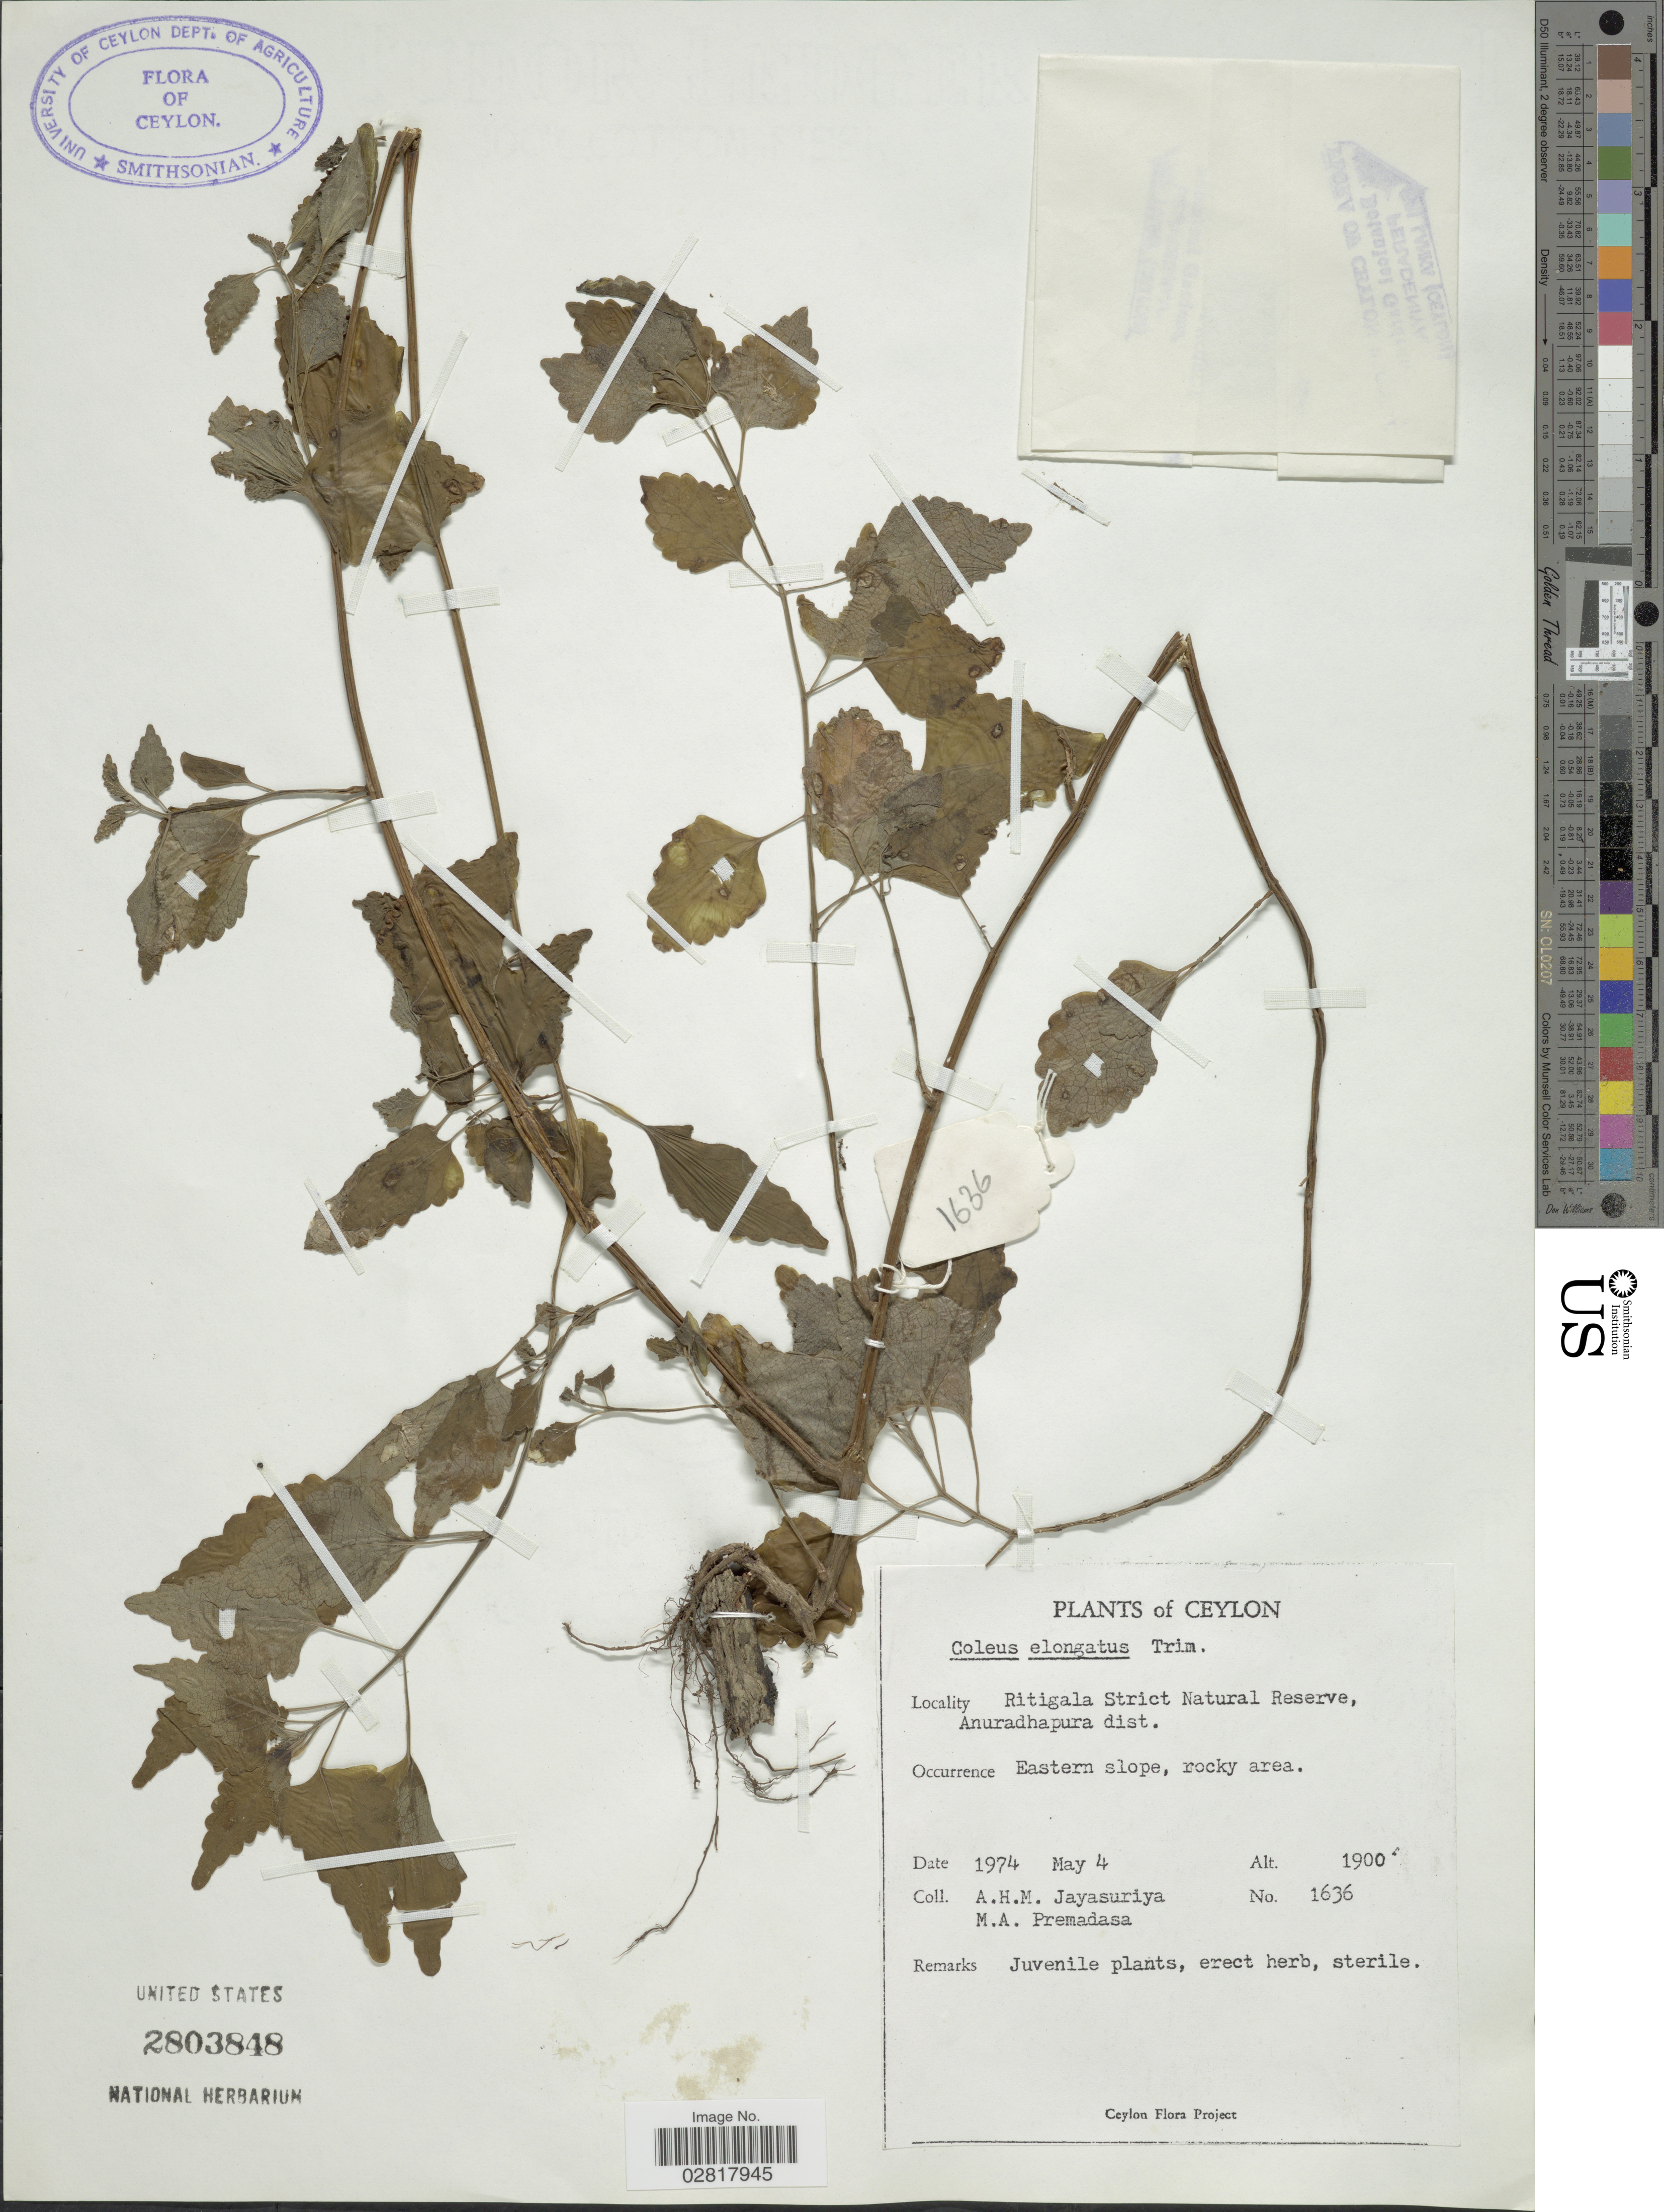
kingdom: Plantae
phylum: Tracheophyta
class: Magnoliopsida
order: Lamiales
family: Lamiaceae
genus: Plectranthus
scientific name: Plectranthus elongatus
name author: (Trimen) R.H. Willemse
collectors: A. H. Jayasuriya & M. Premadasa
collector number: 1636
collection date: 1974-05-04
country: Sri Lanka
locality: Ceylon. Ritigala Strict Natural Reserve, Anuradhapura dist. Eastern slope.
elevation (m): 579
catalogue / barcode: US 2803848